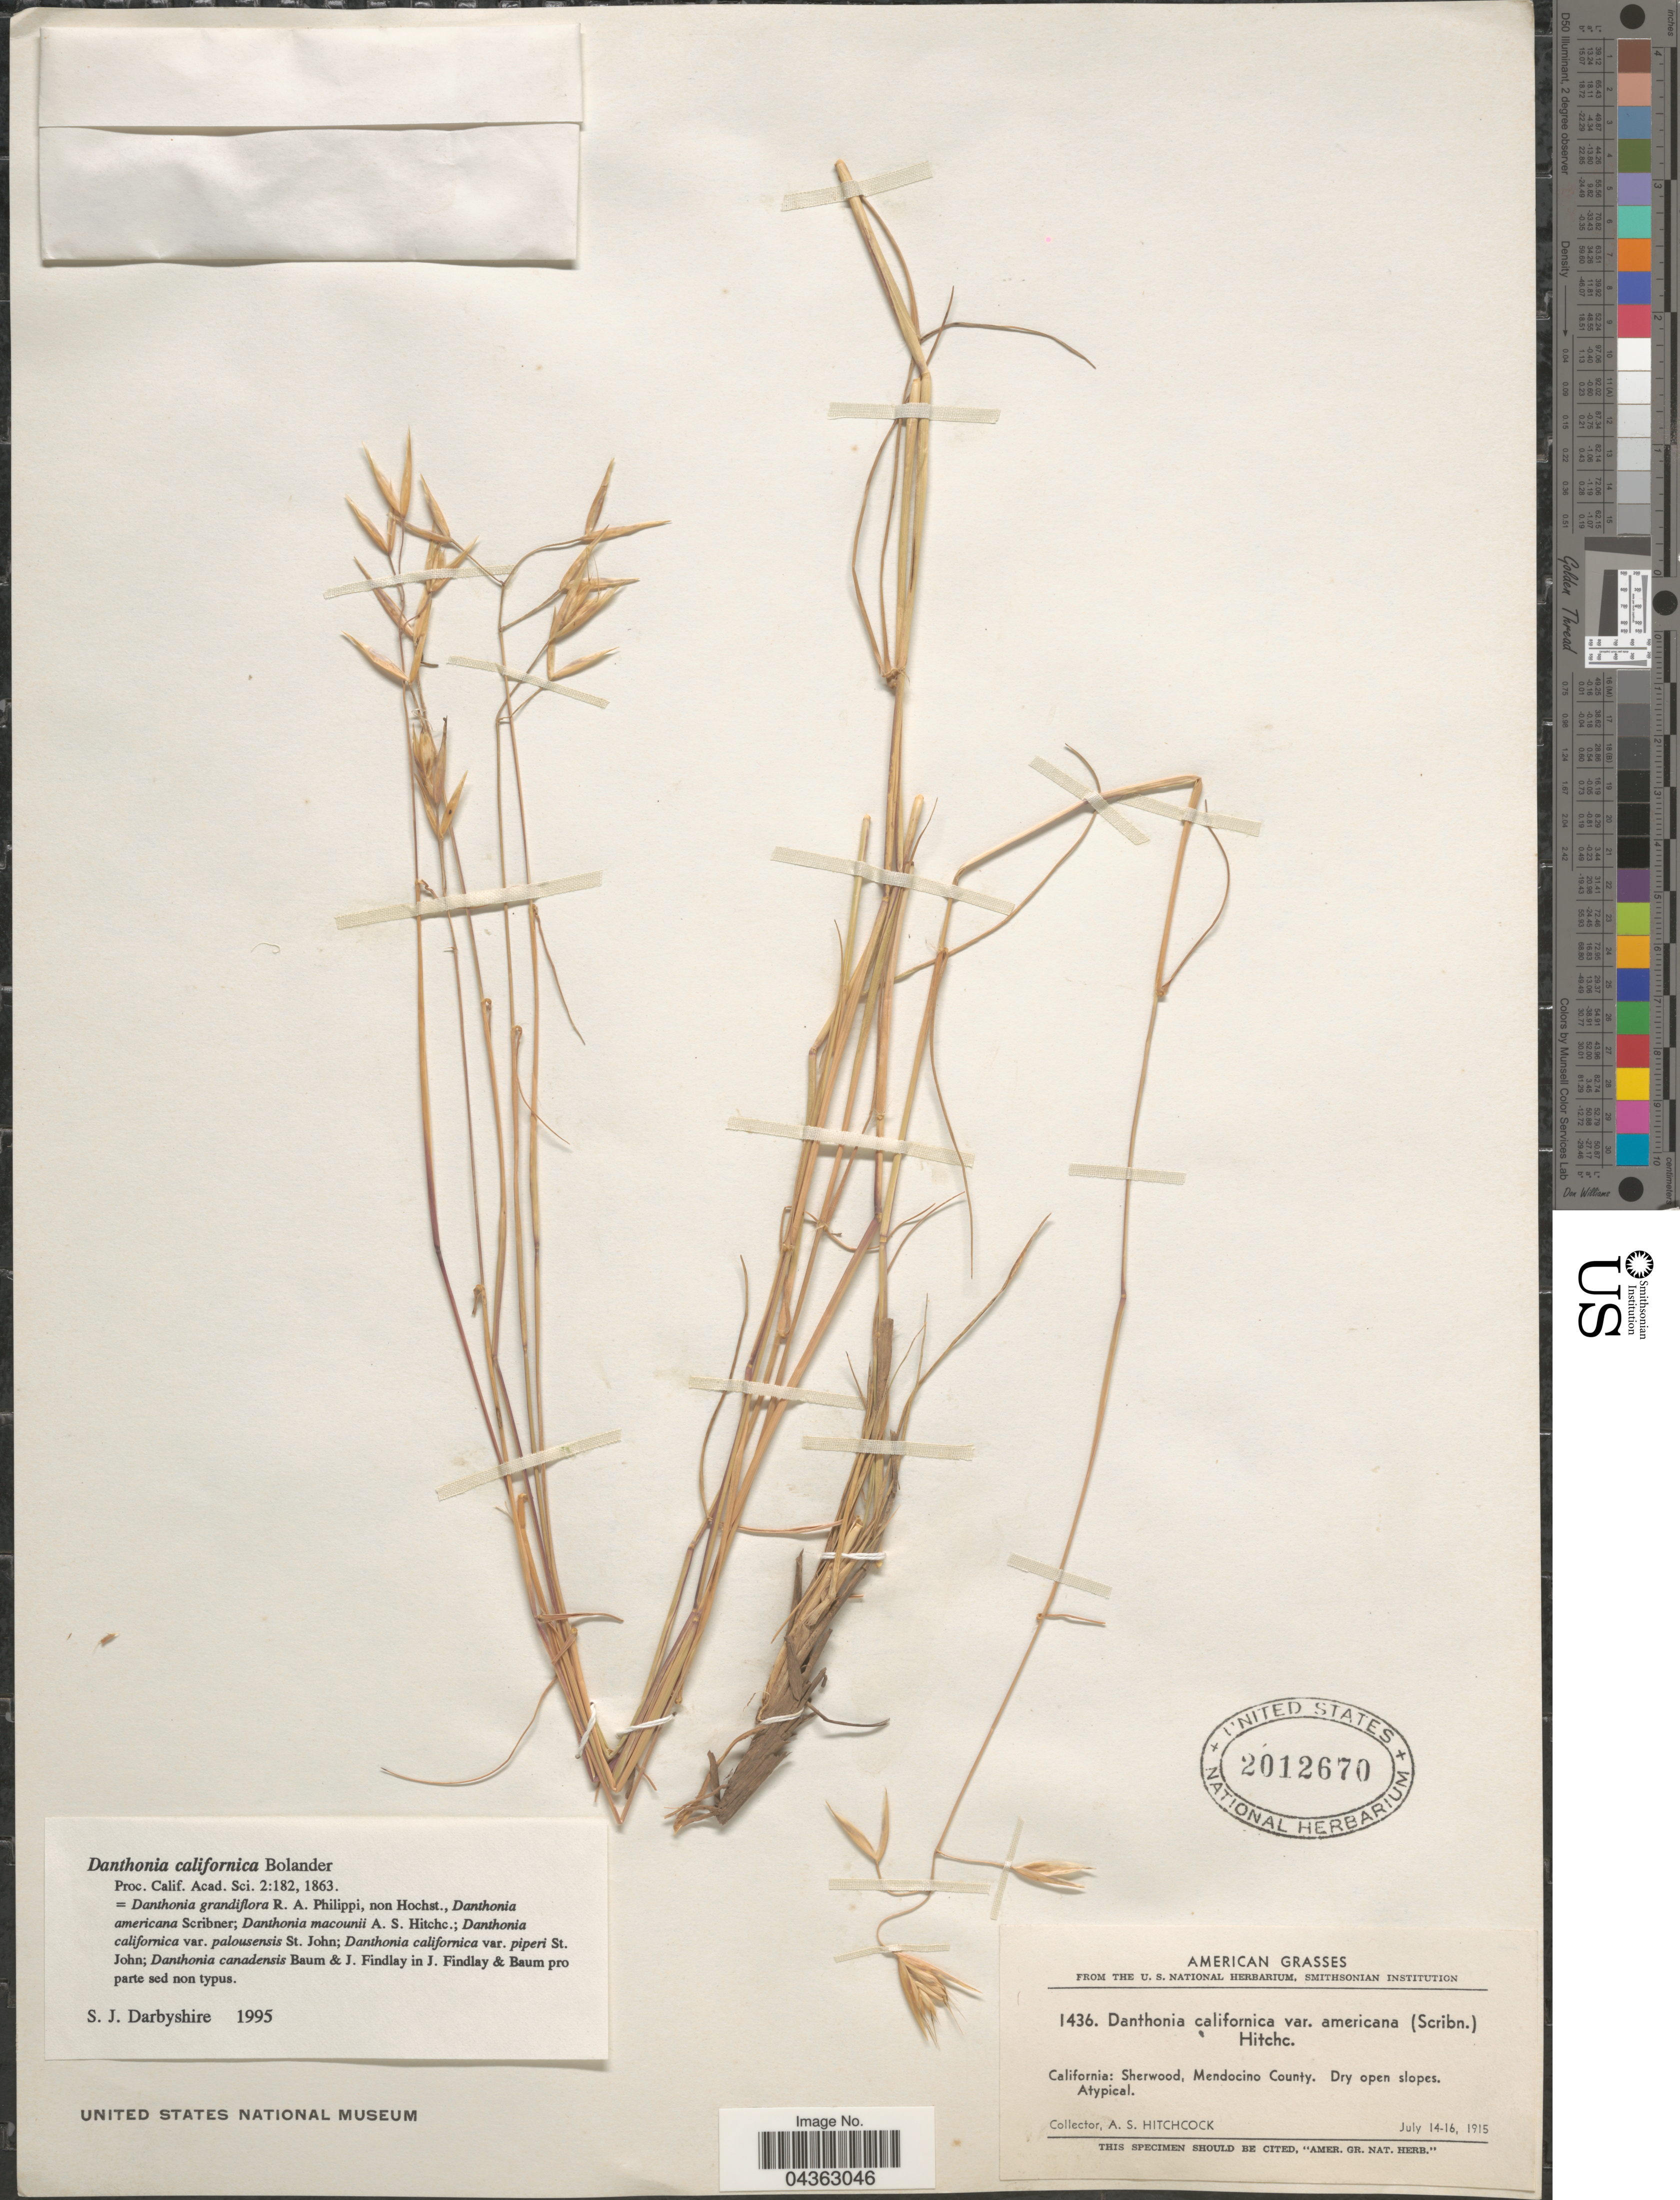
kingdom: Plantae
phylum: Tracheophyta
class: Liliopsida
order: Poales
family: Poaceae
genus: Danthonia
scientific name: Danthonia californica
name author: Bol.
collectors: A. S. Hitchcock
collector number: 1436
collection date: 1915-07-14/1915-07-16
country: United States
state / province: California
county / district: Mendocino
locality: Sherwood, Mendocino County. Dry open slopes.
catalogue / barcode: US 2012670